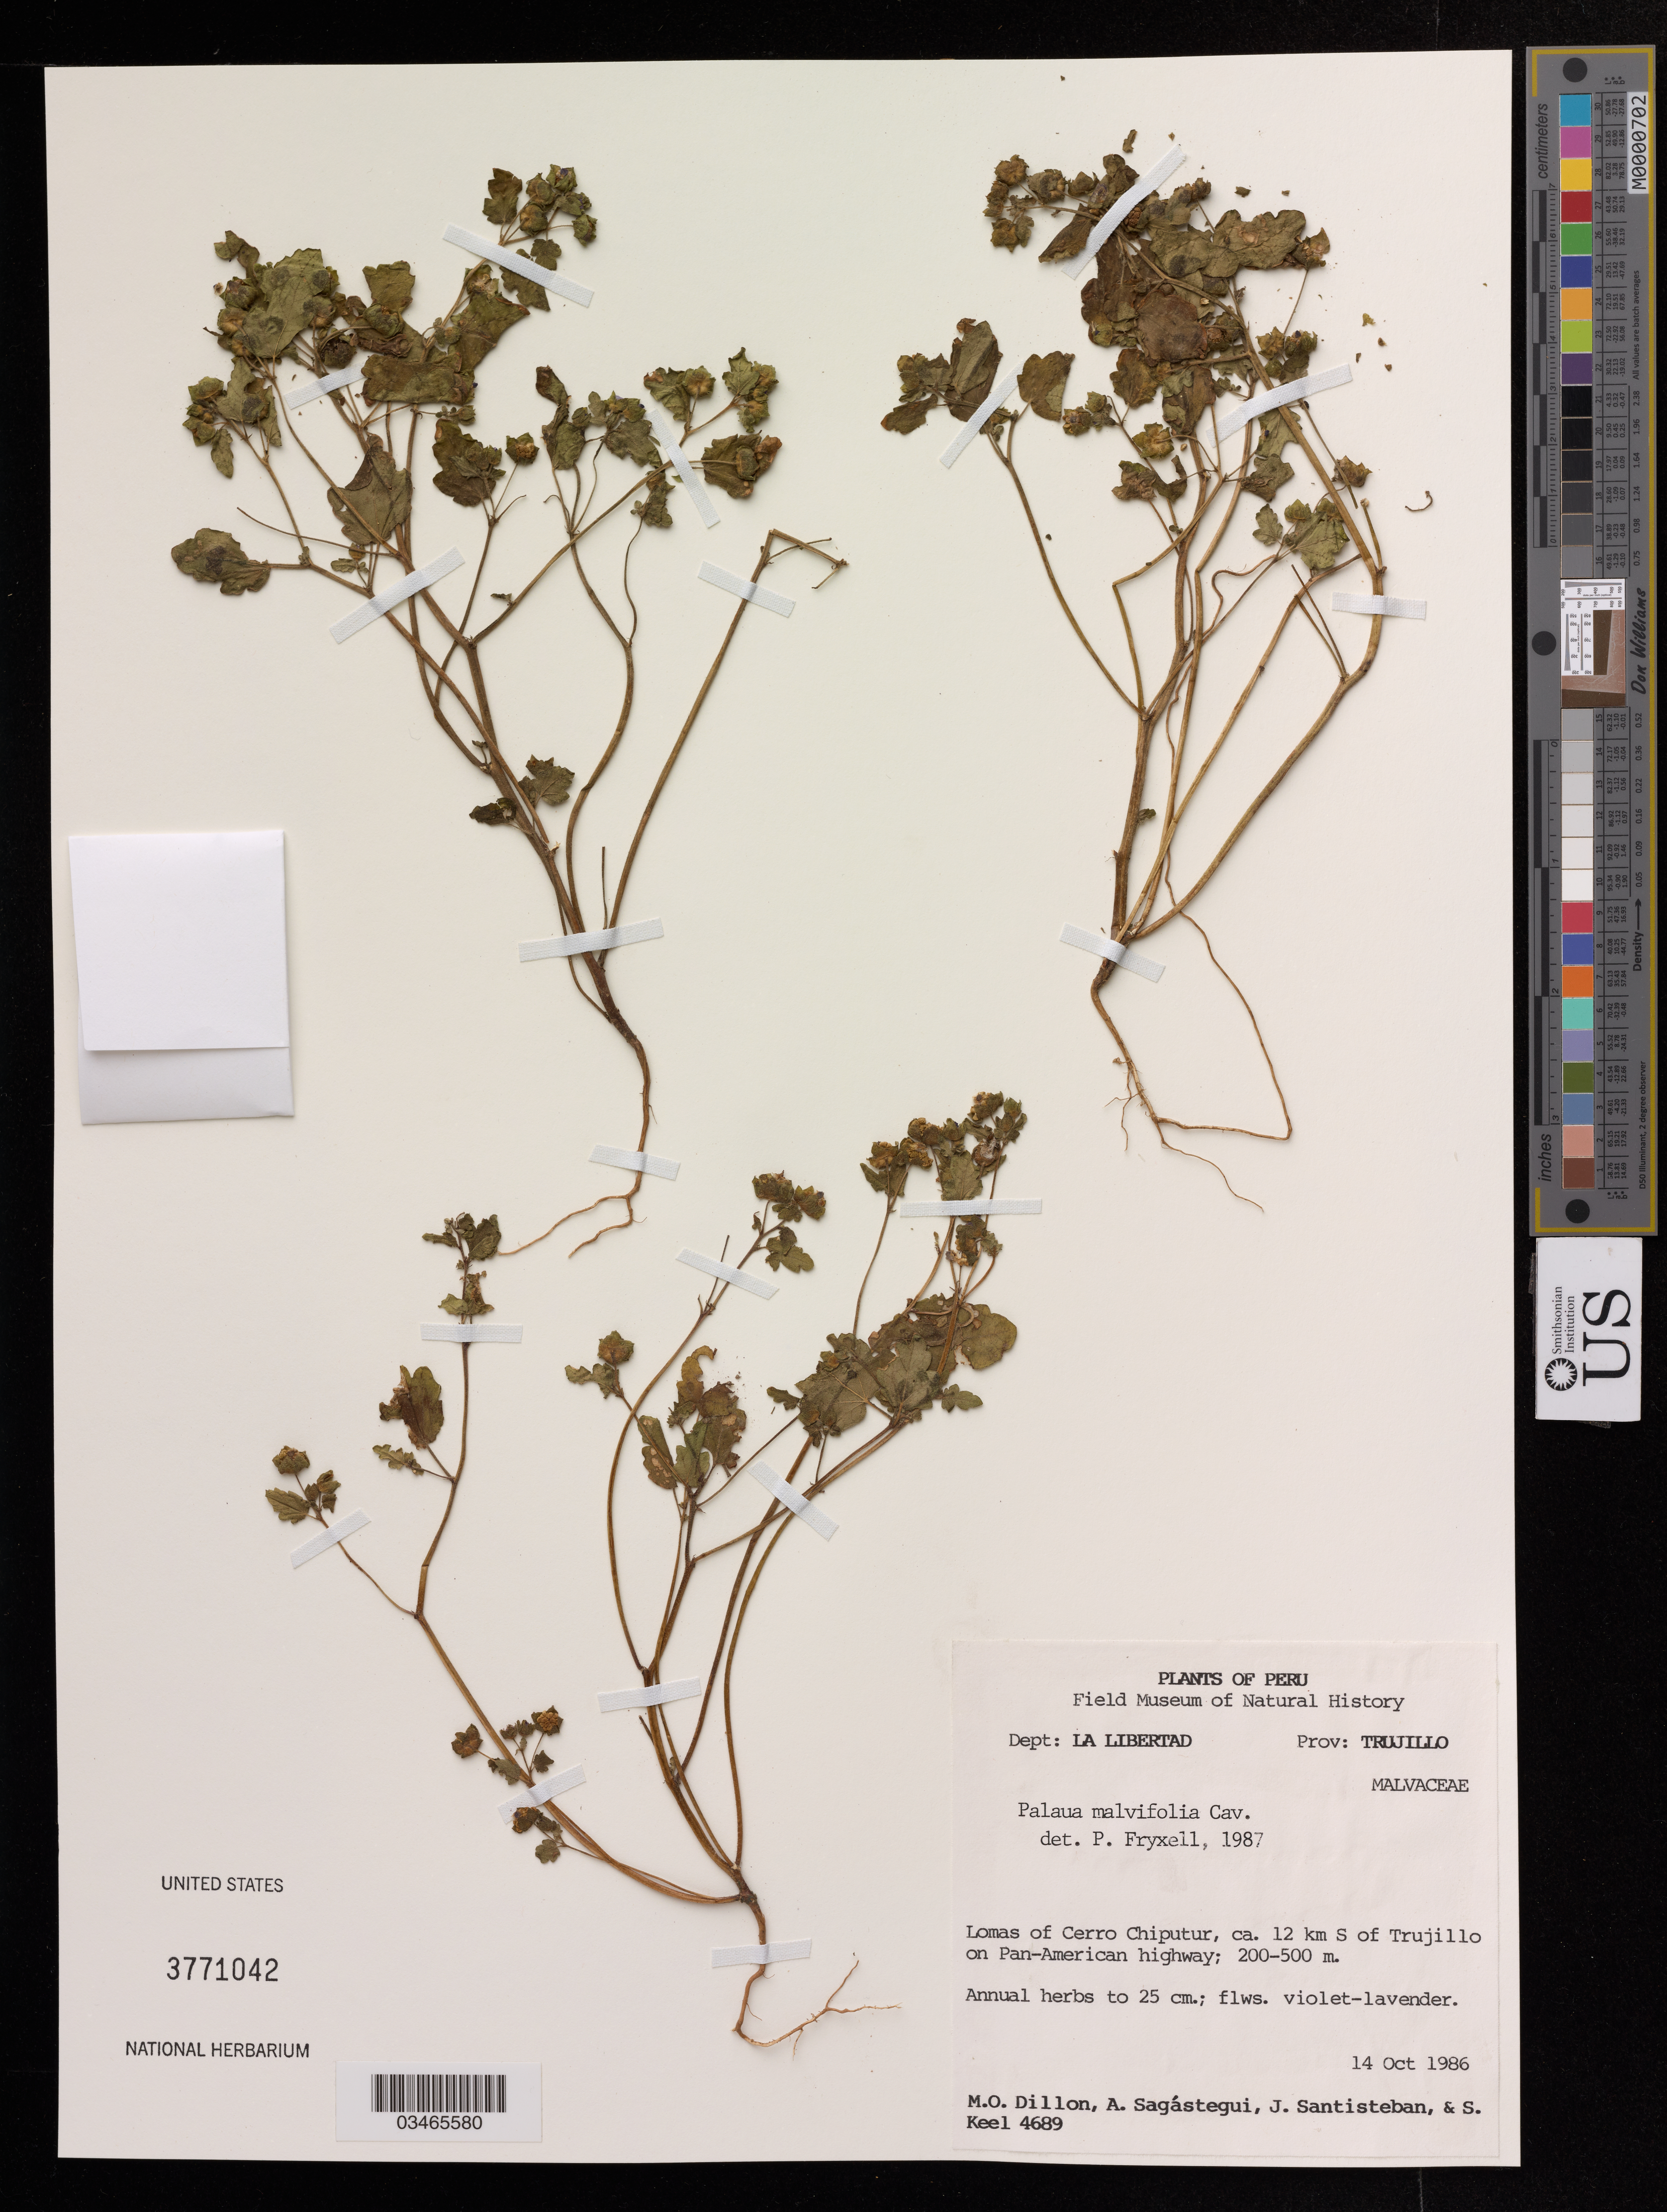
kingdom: Plantae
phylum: Tracheophyta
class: Magnoliopsida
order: Malvales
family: Malvaceae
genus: Palaua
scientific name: Palaua malvaefolia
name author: Cav.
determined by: Fryxell, Paul A.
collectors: M. O. Dillon, A. Sagastegui, J. Santisteban & S. Keel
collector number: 4689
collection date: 1986-10-14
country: Peru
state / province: La Libertad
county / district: Trujillo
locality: Lomas de Cerro Chiputur, ca 12 km S of Trujillo on Pan-American Highway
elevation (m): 200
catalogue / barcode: US 3771042